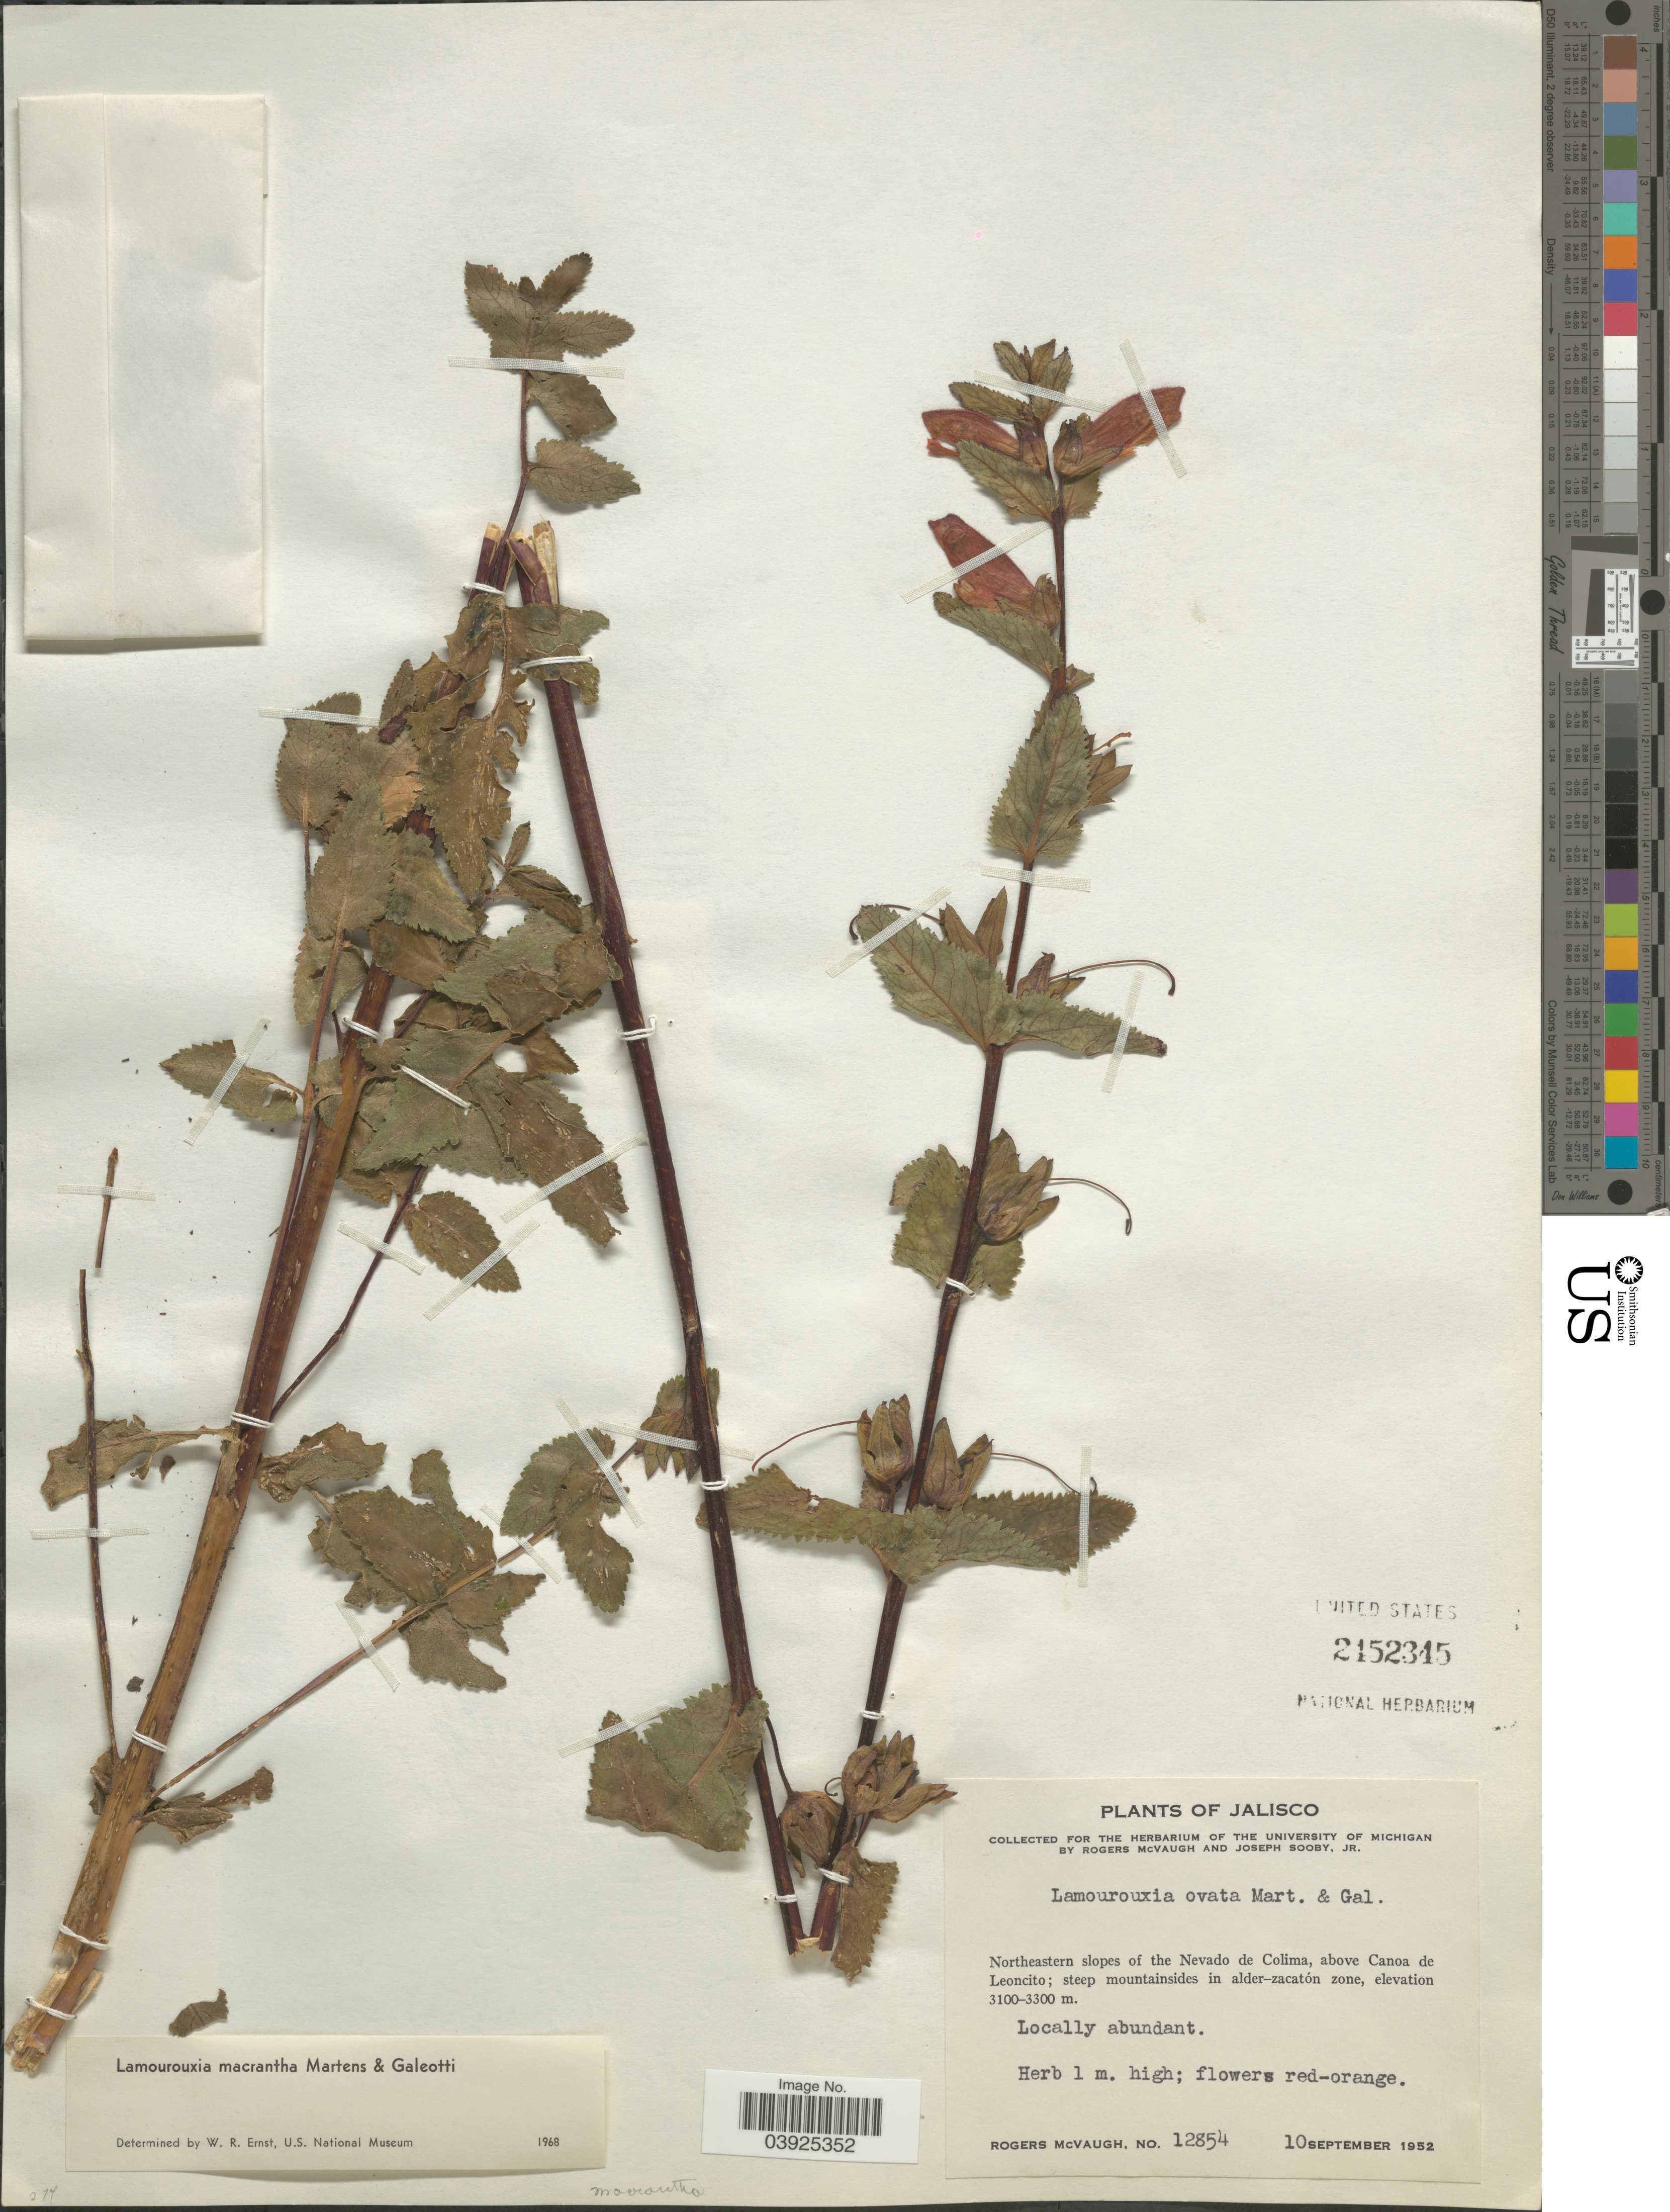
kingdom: Plantae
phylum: Tracheophyta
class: Magnoliopsida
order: Lamiales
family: Orobanchaceae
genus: Lamourouxia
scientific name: Lamourouxia macrantha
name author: M. Martens & Galeotti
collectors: R. McVaugh & J. Sooby Jr.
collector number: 12854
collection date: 1952-09-10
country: Mexico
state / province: Jalisco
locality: Northeastern slopes of the Nevado de Colima, above Canoa de Leoncito; steep mountainsides in alder-zacatón zone.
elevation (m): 3100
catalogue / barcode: US 2152345